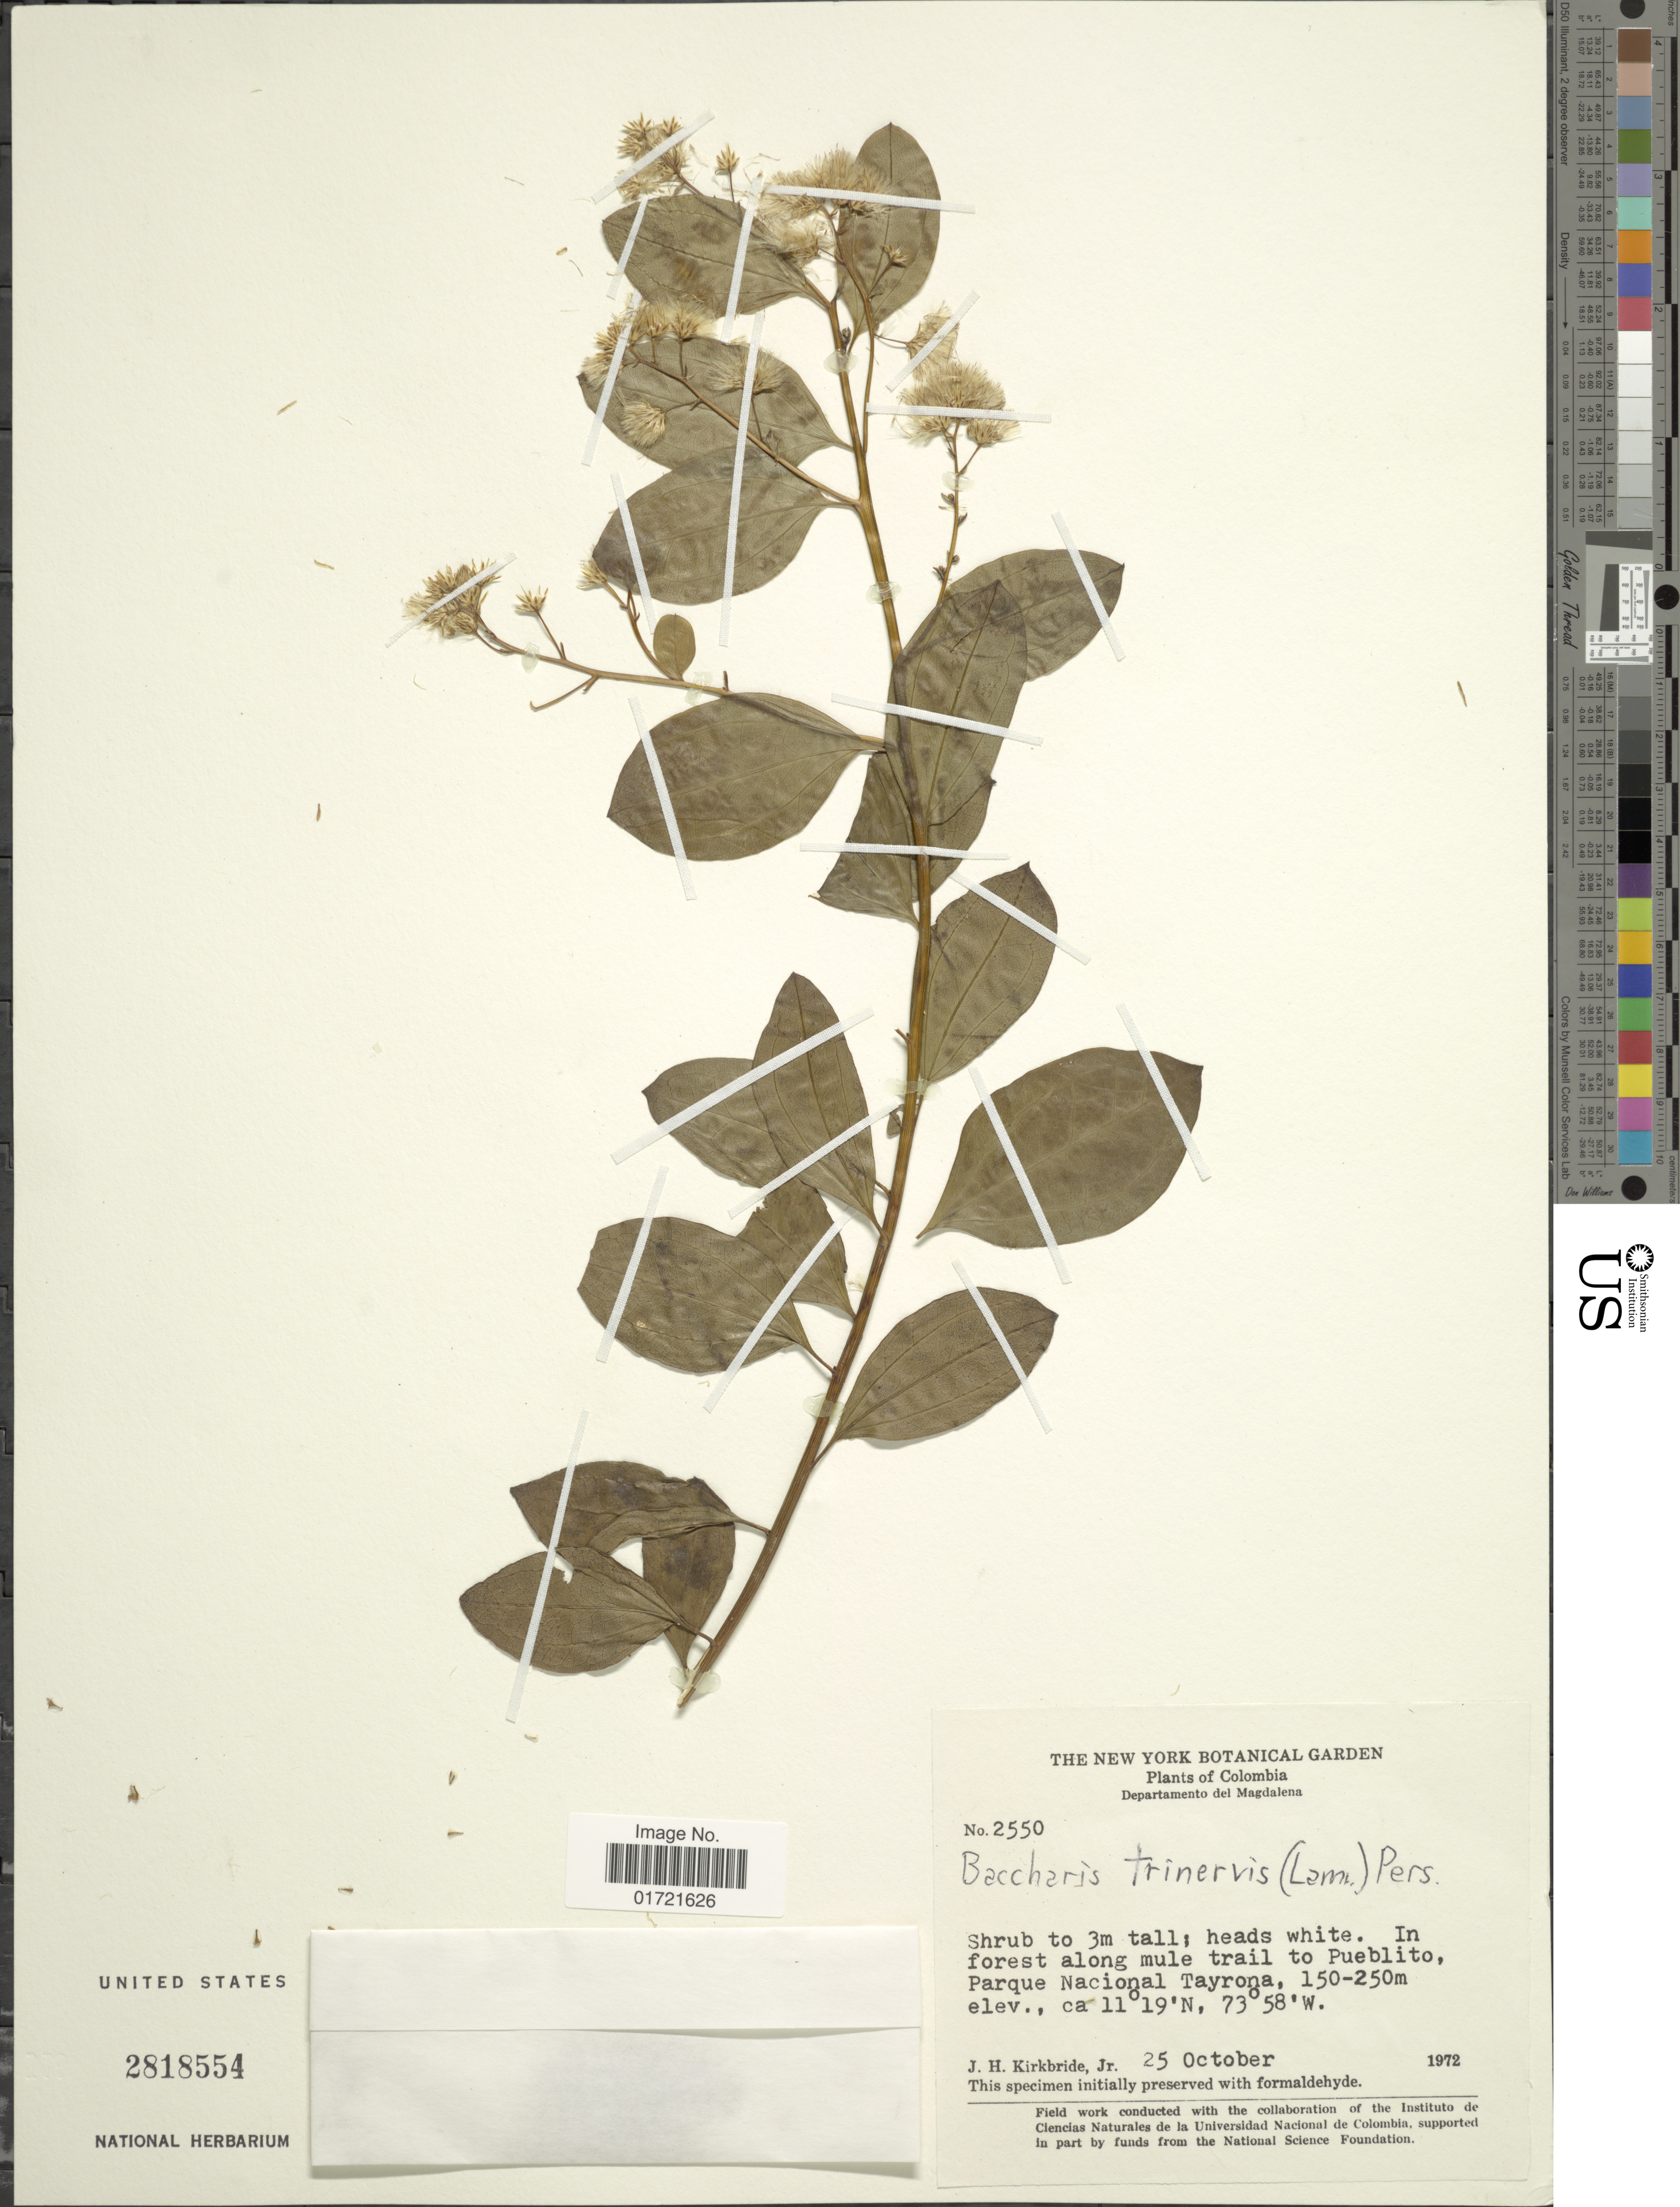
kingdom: Plantae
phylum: Tracheophyta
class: Magnoliopsida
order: Asterales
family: Asteraceae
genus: Baccharis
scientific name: Baccharis trinervis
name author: (Lam.) Pers.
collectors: J. H. Kirkbride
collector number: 2550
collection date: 1972-10-25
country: Colombia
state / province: Magdalena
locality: Departamenti del Magdalena, In forest along mule trail to Pueblito Parque Nacional Tayrona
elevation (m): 150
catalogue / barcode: US 2818554